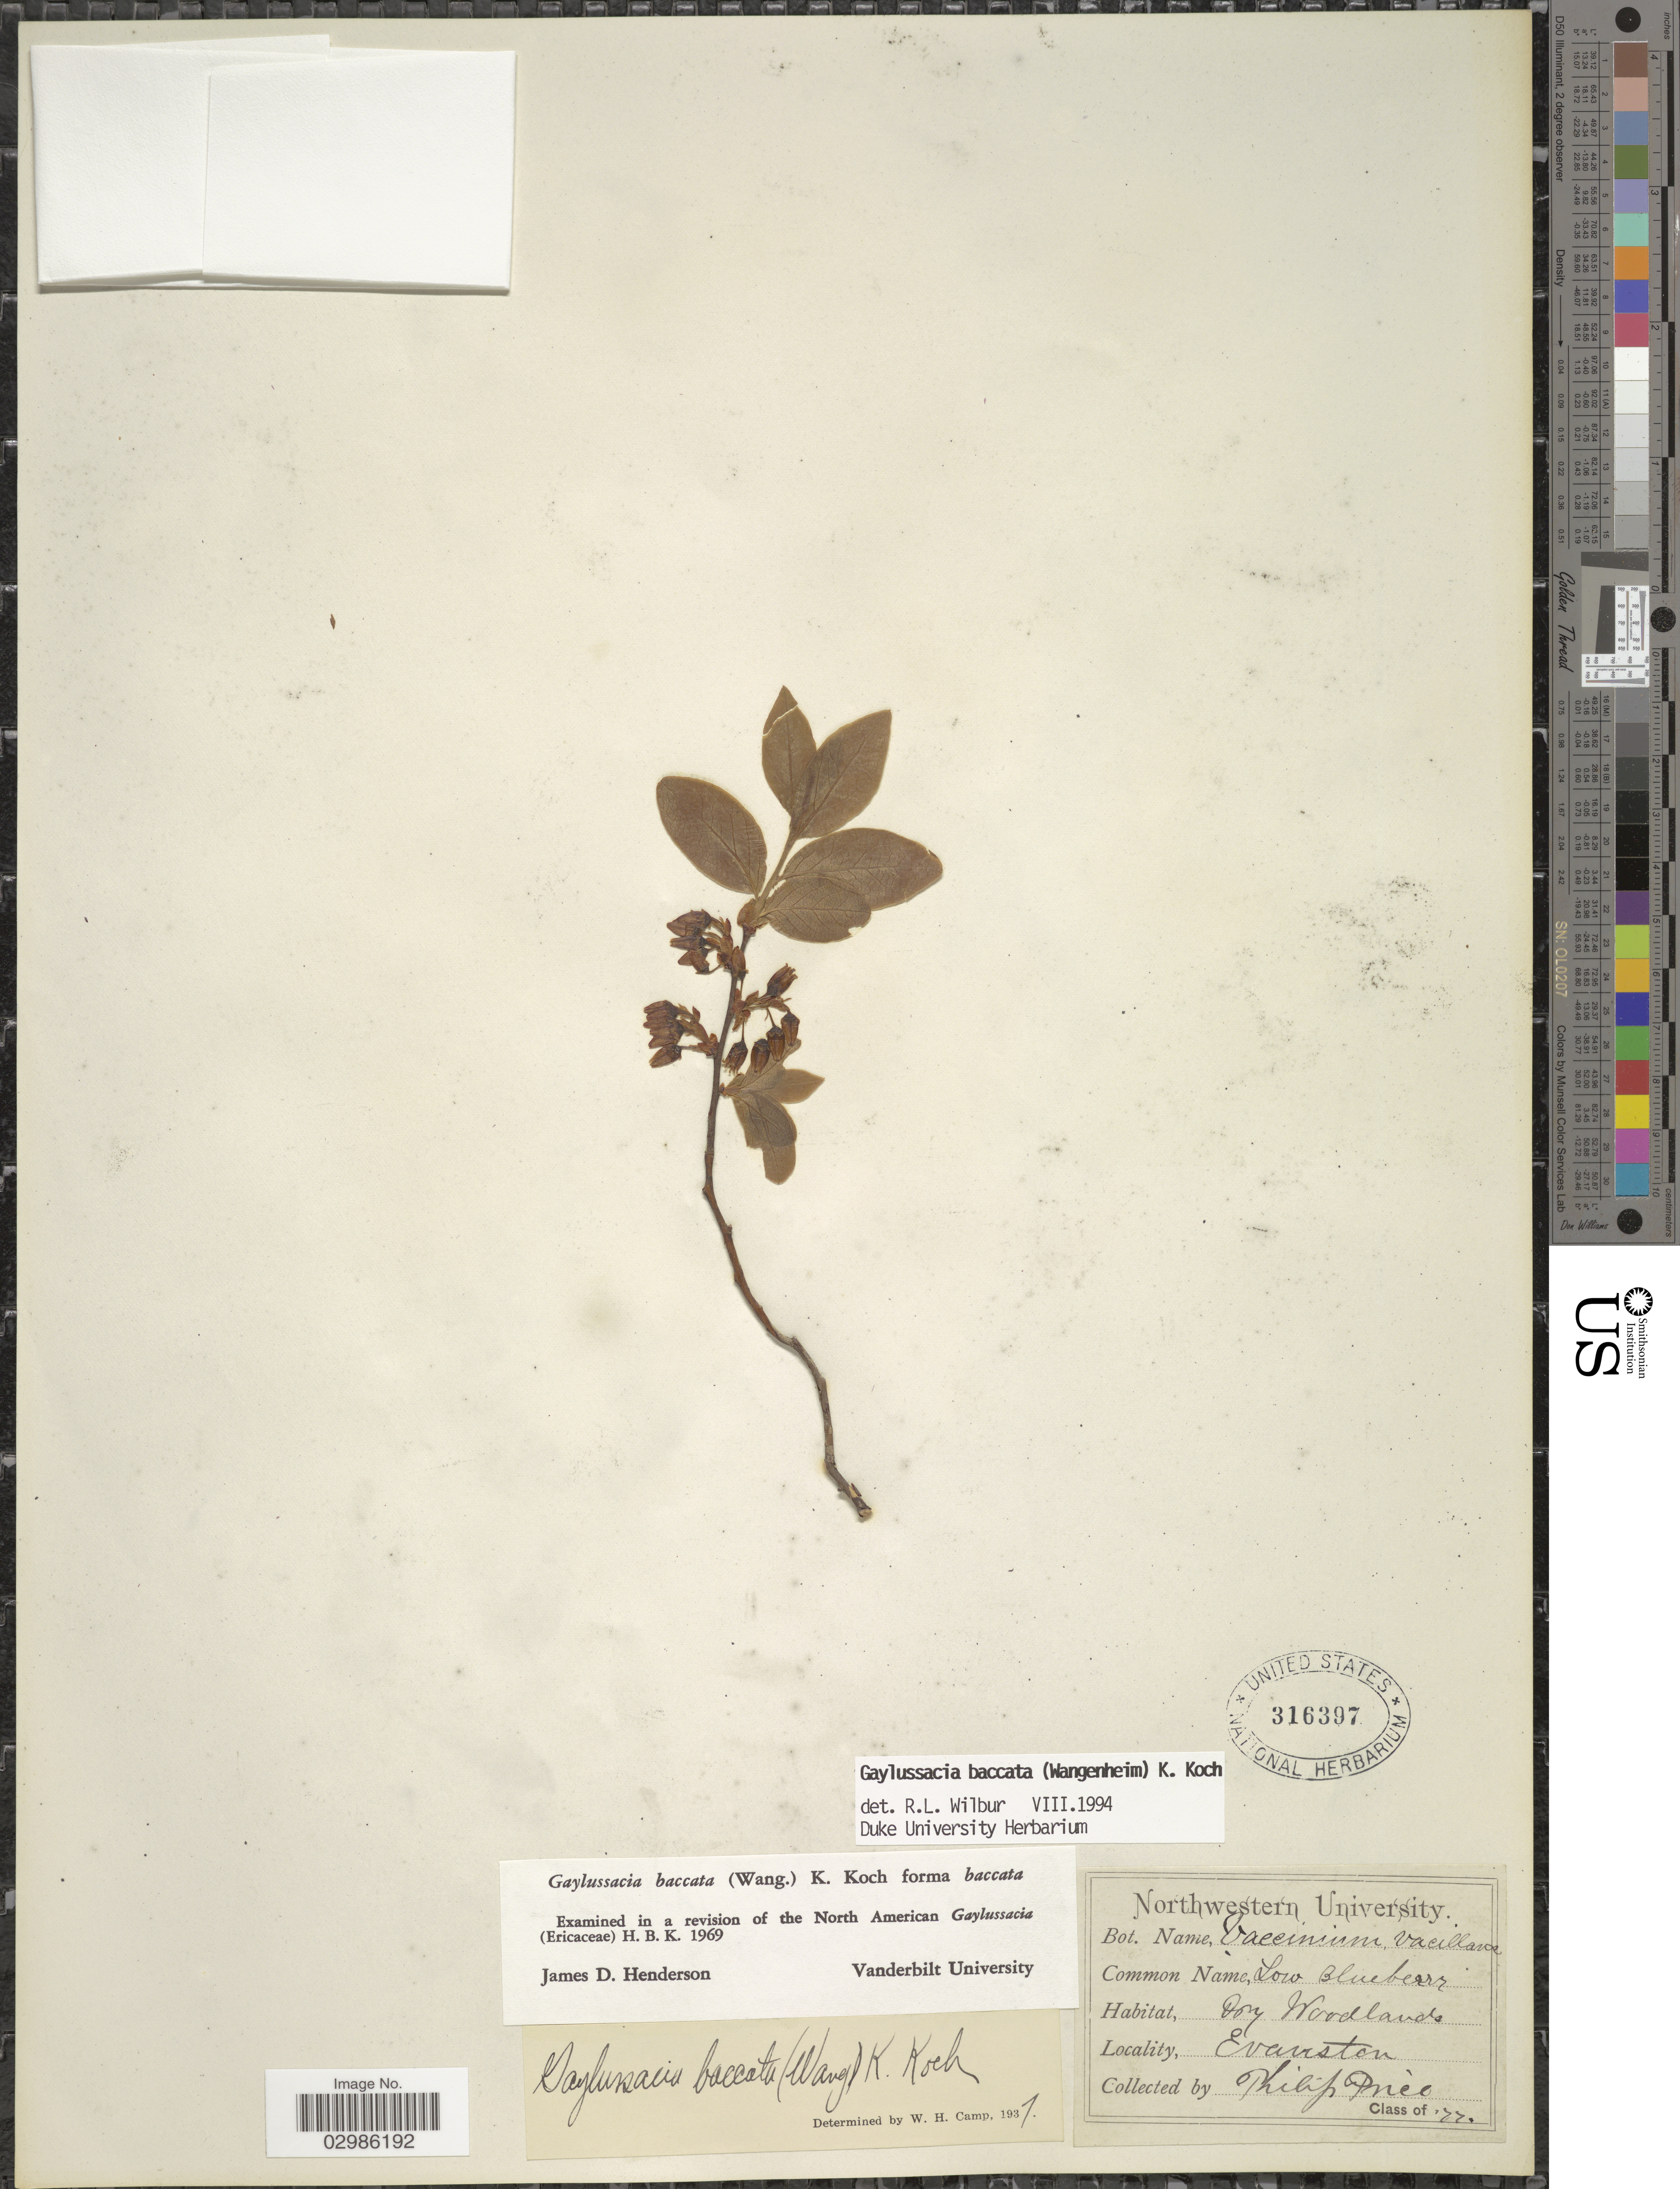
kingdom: Plantae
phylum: Tracheophyta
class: Magnoliopsida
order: Ericales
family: Ericaceae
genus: Gaylussacia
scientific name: Gaylussacia baccata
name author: (Wangenh.) K. Koch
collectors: P. Price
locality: Evanston.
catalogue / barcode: US 316397